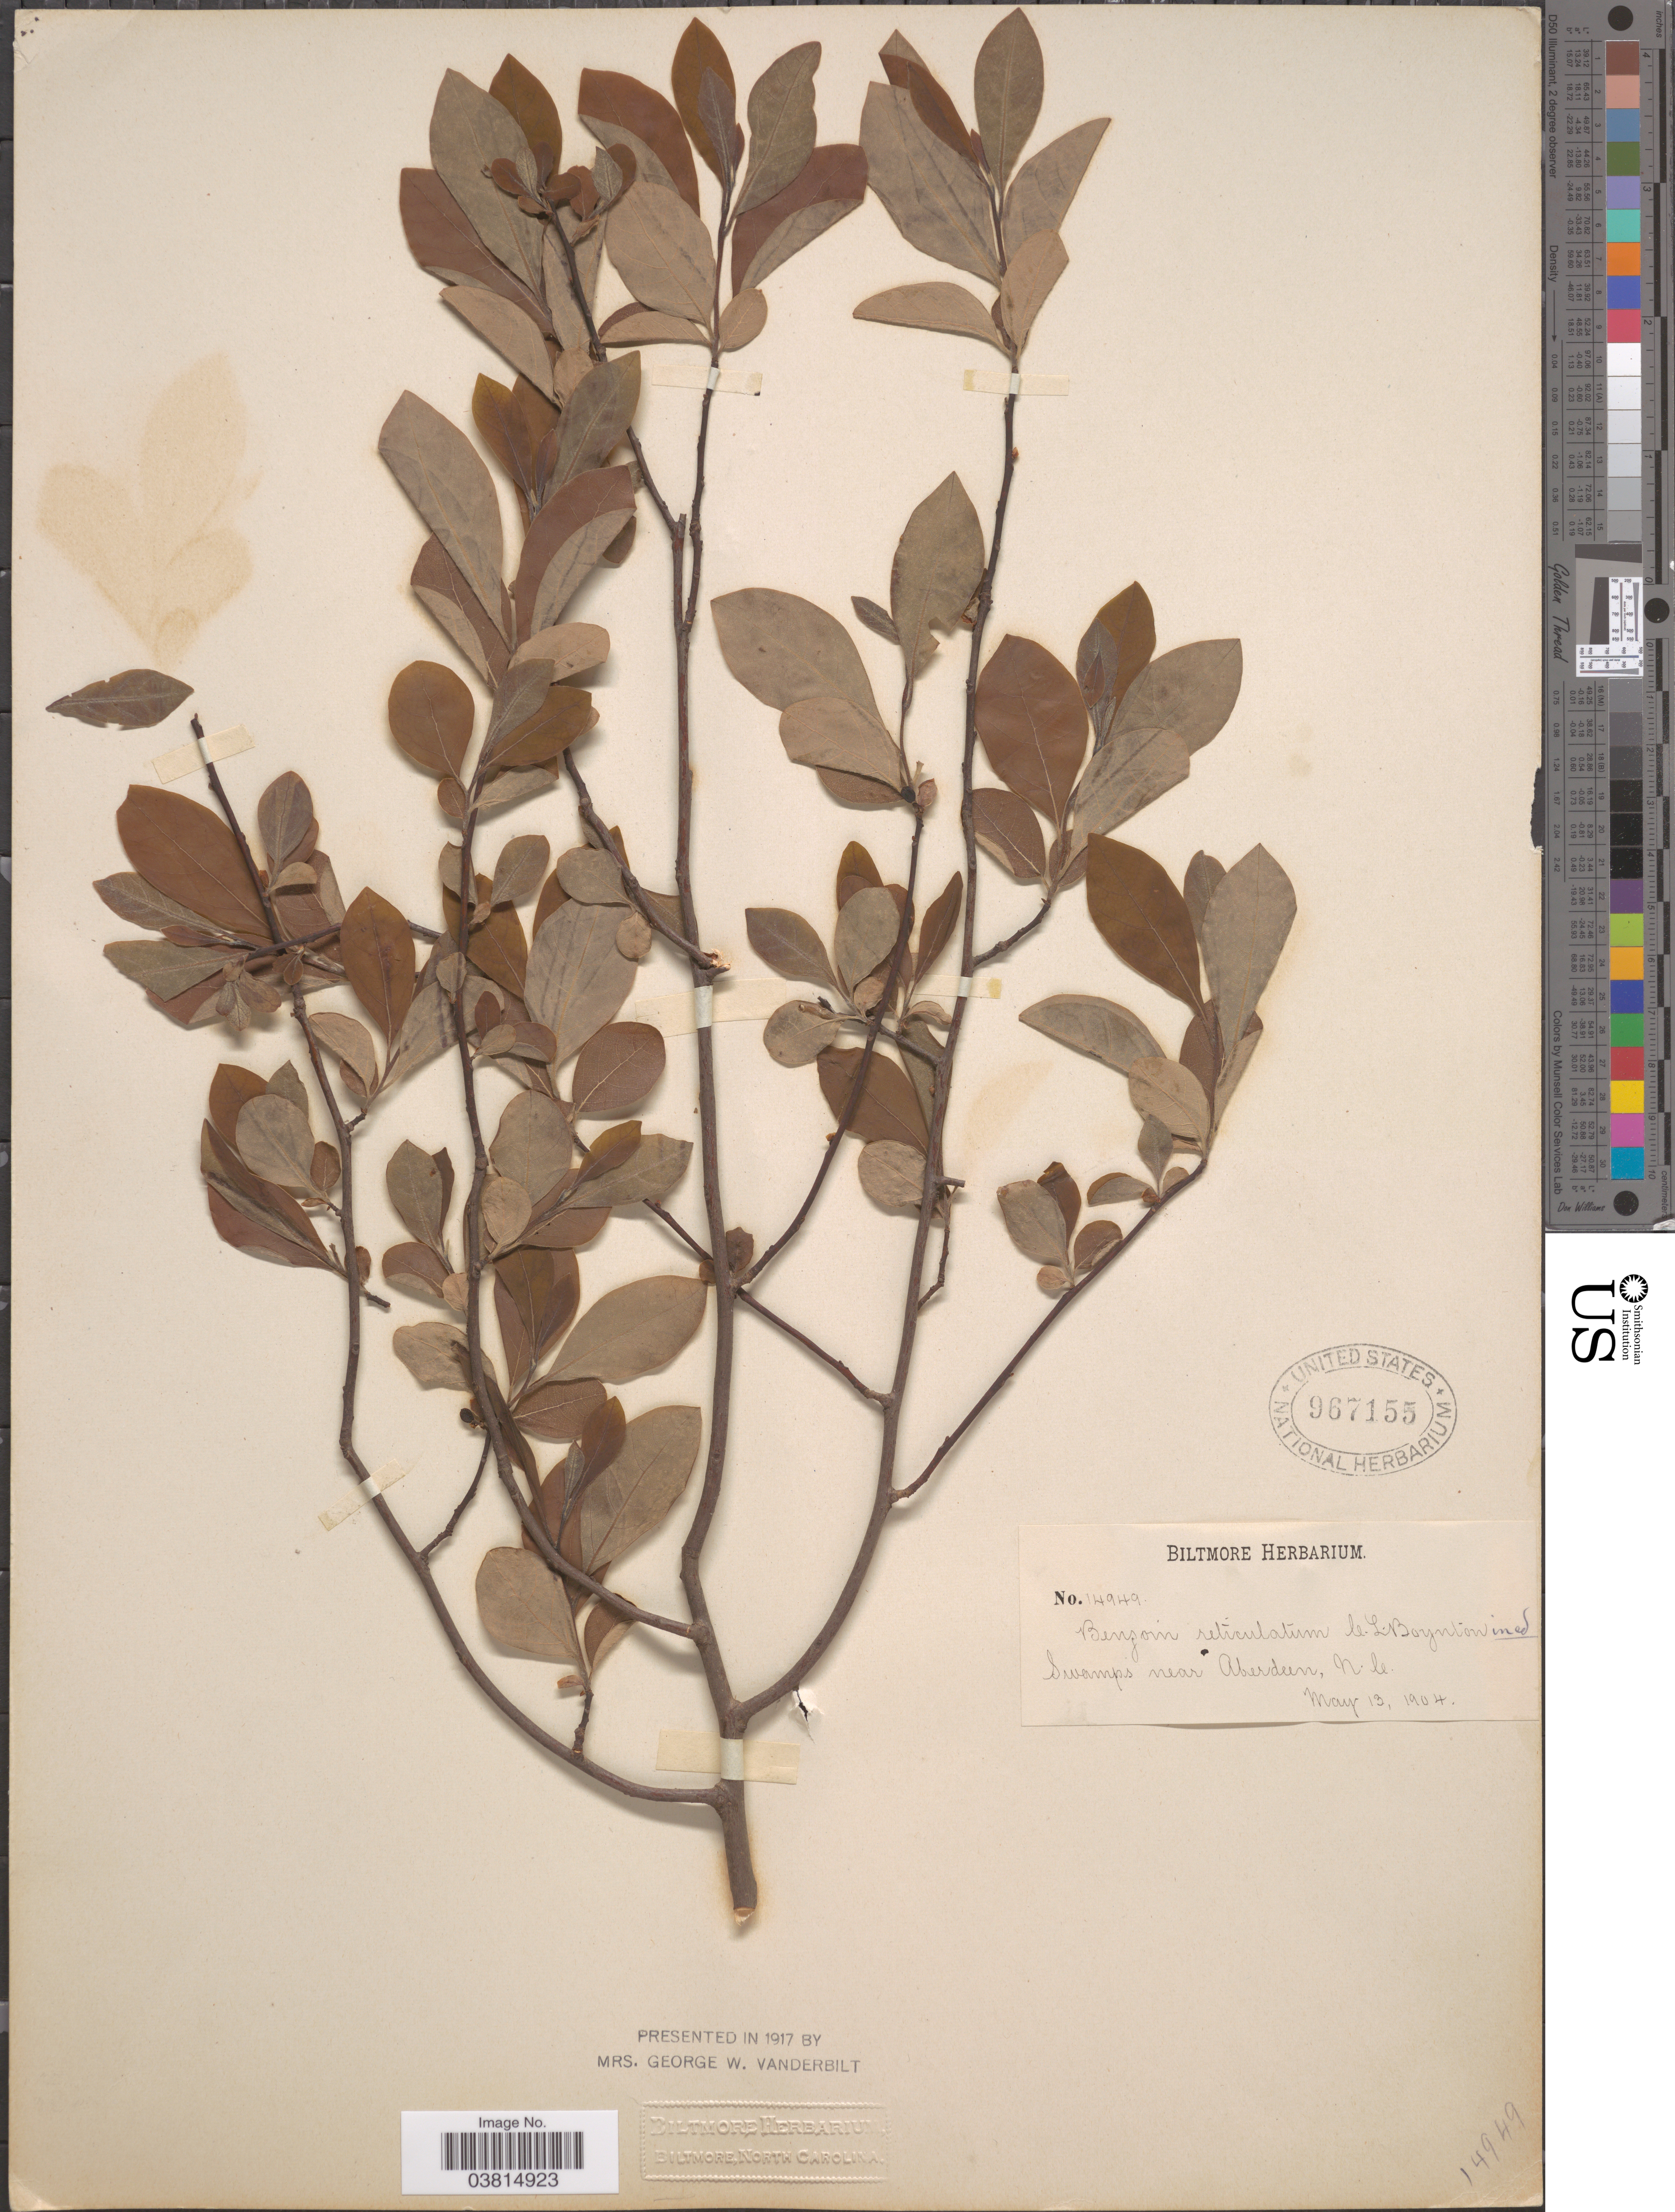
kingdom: Plantae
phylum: Tracheophyta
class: Magnoliopsida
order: Laurales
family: Lauraceae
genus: Lindera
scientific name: Lindera subcoriacea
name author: Wofford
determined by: Strong, Mark T., (BOT), Smithsonian Institution - National Museum of Natural History (UNITED STATES)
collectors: ex herb. Biltmore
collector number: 14949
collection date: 1904-05-13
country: United States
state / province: North Carolina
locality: Swamps near Aberdeen.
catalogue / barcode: US 967155